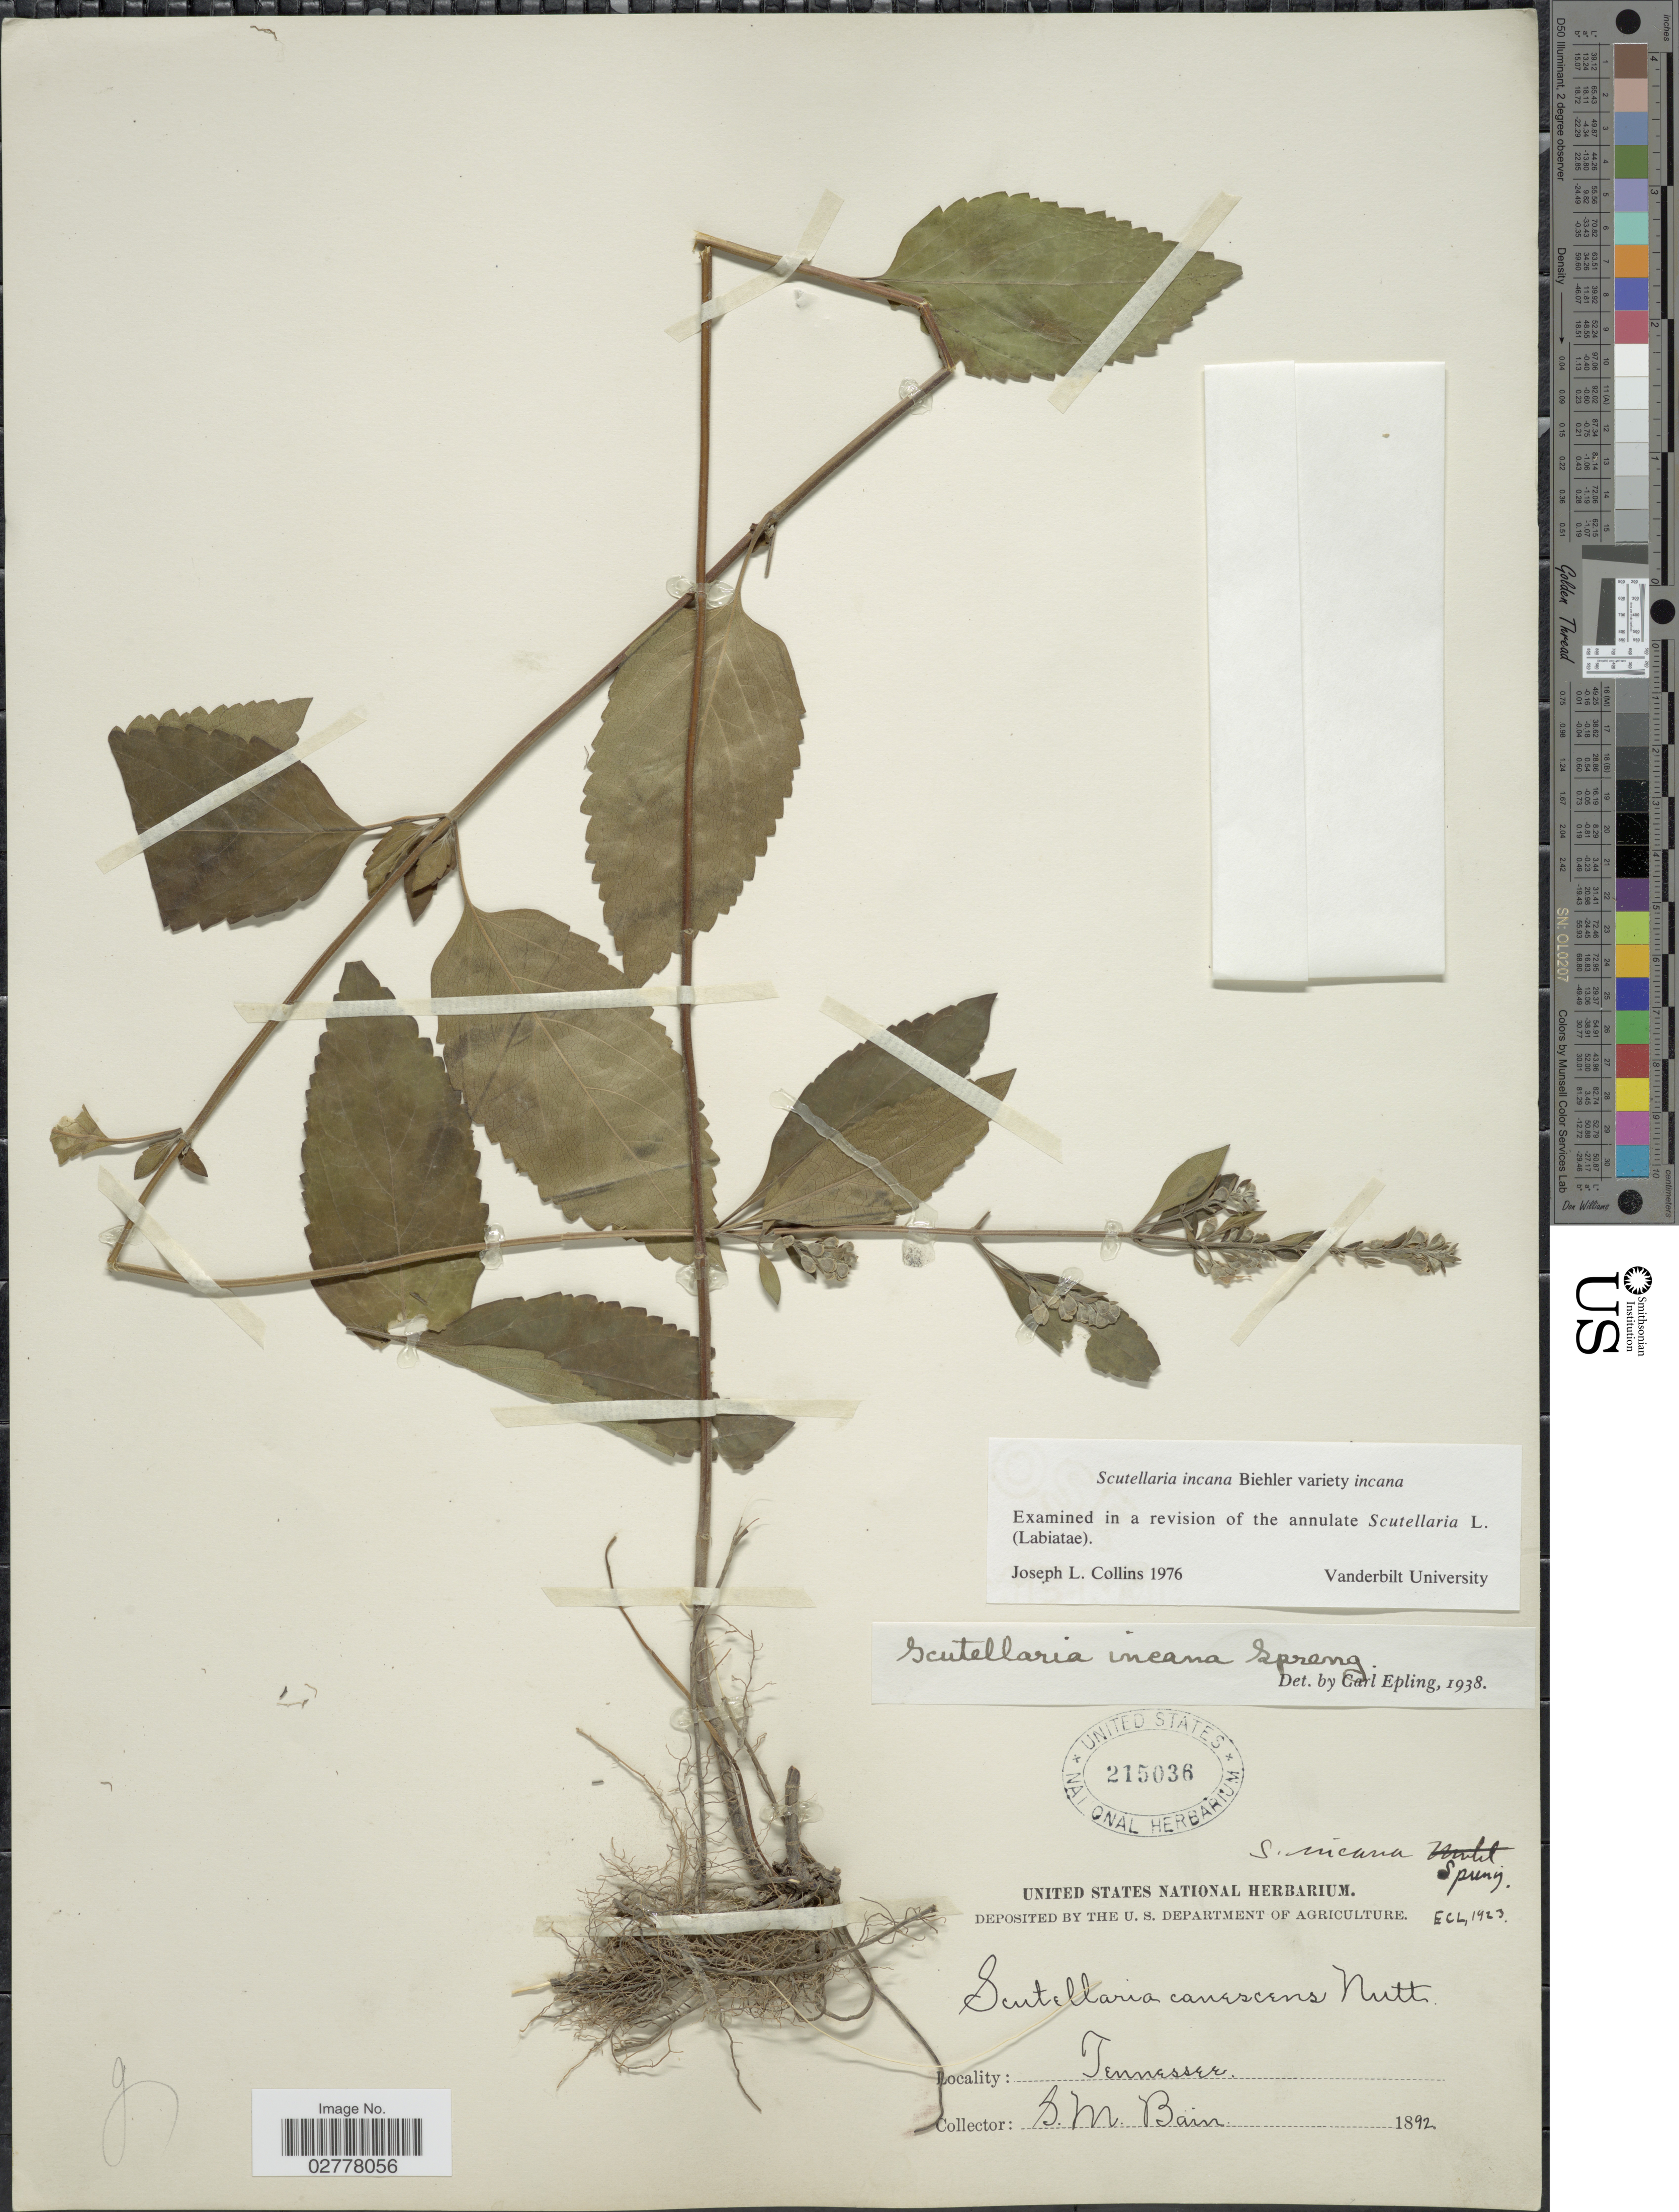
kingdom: Plantae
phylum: Tracheophyta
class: Magnoliopsida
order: Lamiales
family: Lamiaceae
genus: Scutellaria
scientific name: Scutellaria incana var. incana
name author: Biehler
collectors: S. M. Bain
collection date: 1892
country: United States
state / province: Tennessee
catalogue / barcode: US 215036